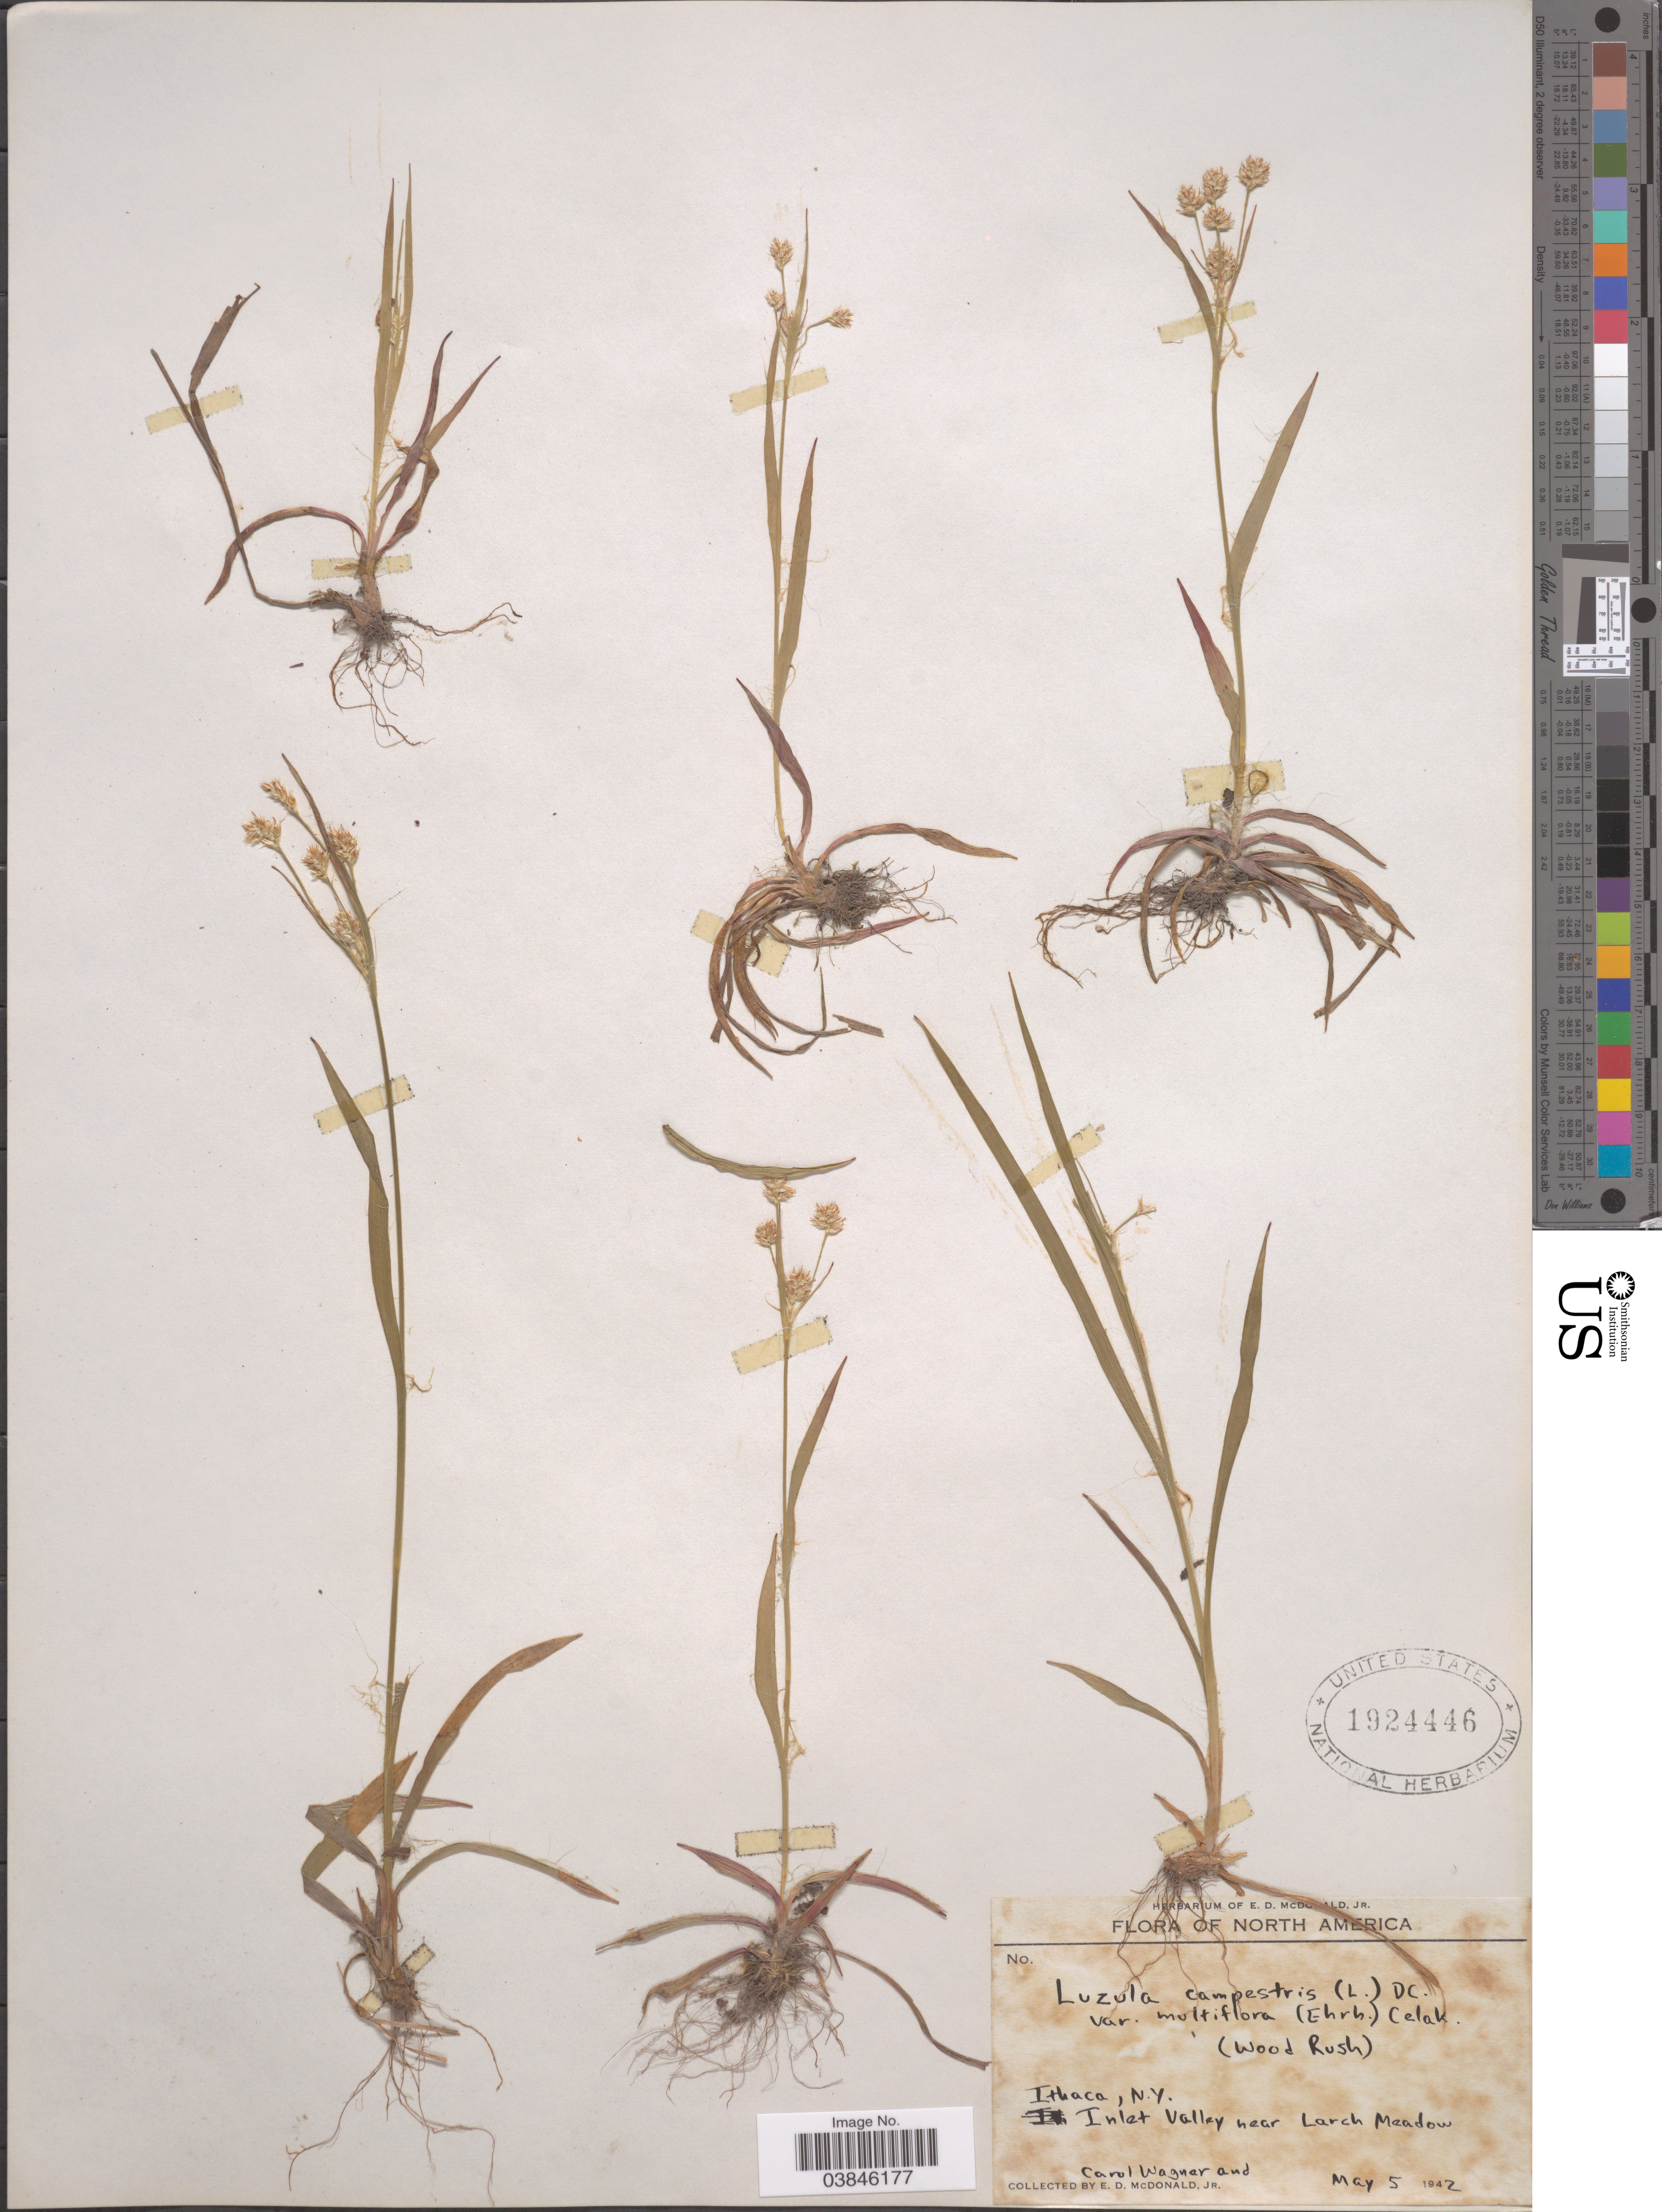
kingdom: Plantae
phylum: Tracheophyta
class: Liliopsida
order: Poales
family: Juncaceae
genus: Luzula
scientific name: Luzula multiflora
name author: (Ehrh.) Lej.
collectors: C. Wagner & E. D. McDonald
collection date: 1942-05-05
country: United States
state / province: New York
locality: Ithaca. Inlet Valley near Larch Meadow.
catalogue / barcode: US 1924446